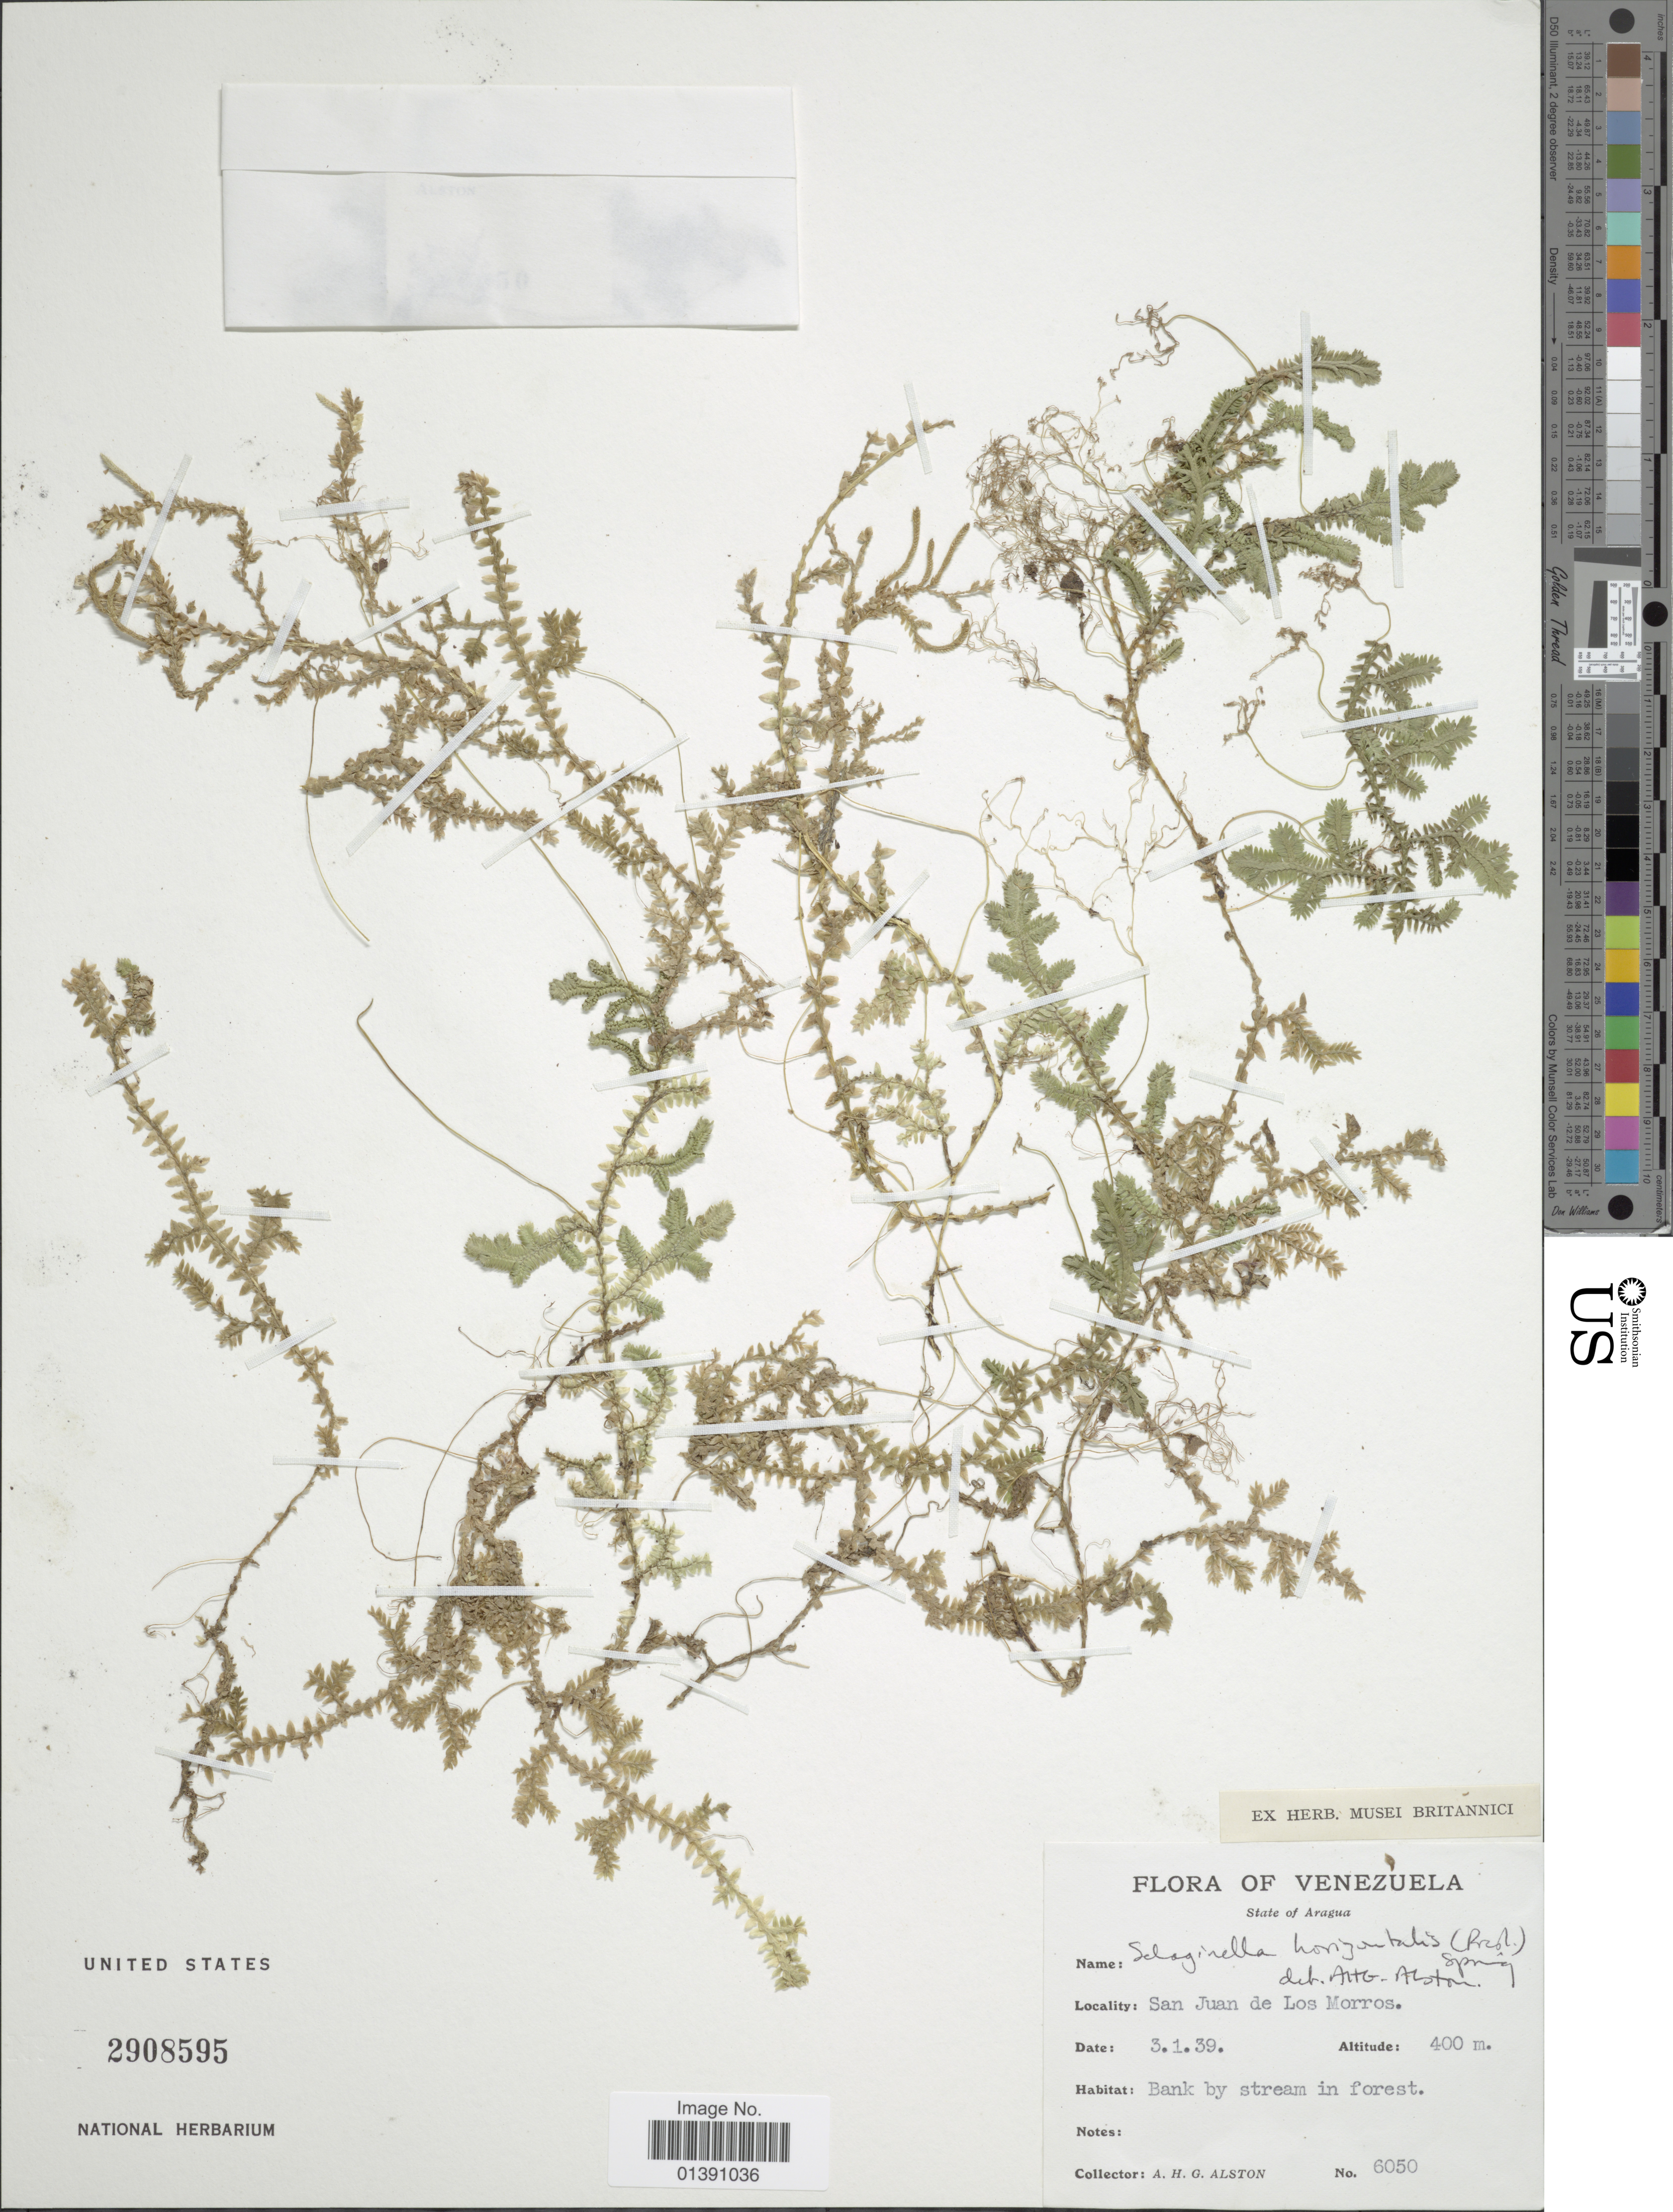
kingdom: Plantae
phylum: Tracheophyta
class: Lycopodiopsida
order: Selaginellales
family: Selaginellaceae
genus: Selaginella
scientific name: Selaginella horizontalis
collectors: A. H. Alston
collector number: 6050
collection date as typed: Transcribed d/m/y: 3/1/39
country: Venezuela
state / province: Aragua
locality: State of Aragua, San Juan de Los Morros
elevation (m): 400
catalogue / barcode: US 2908595